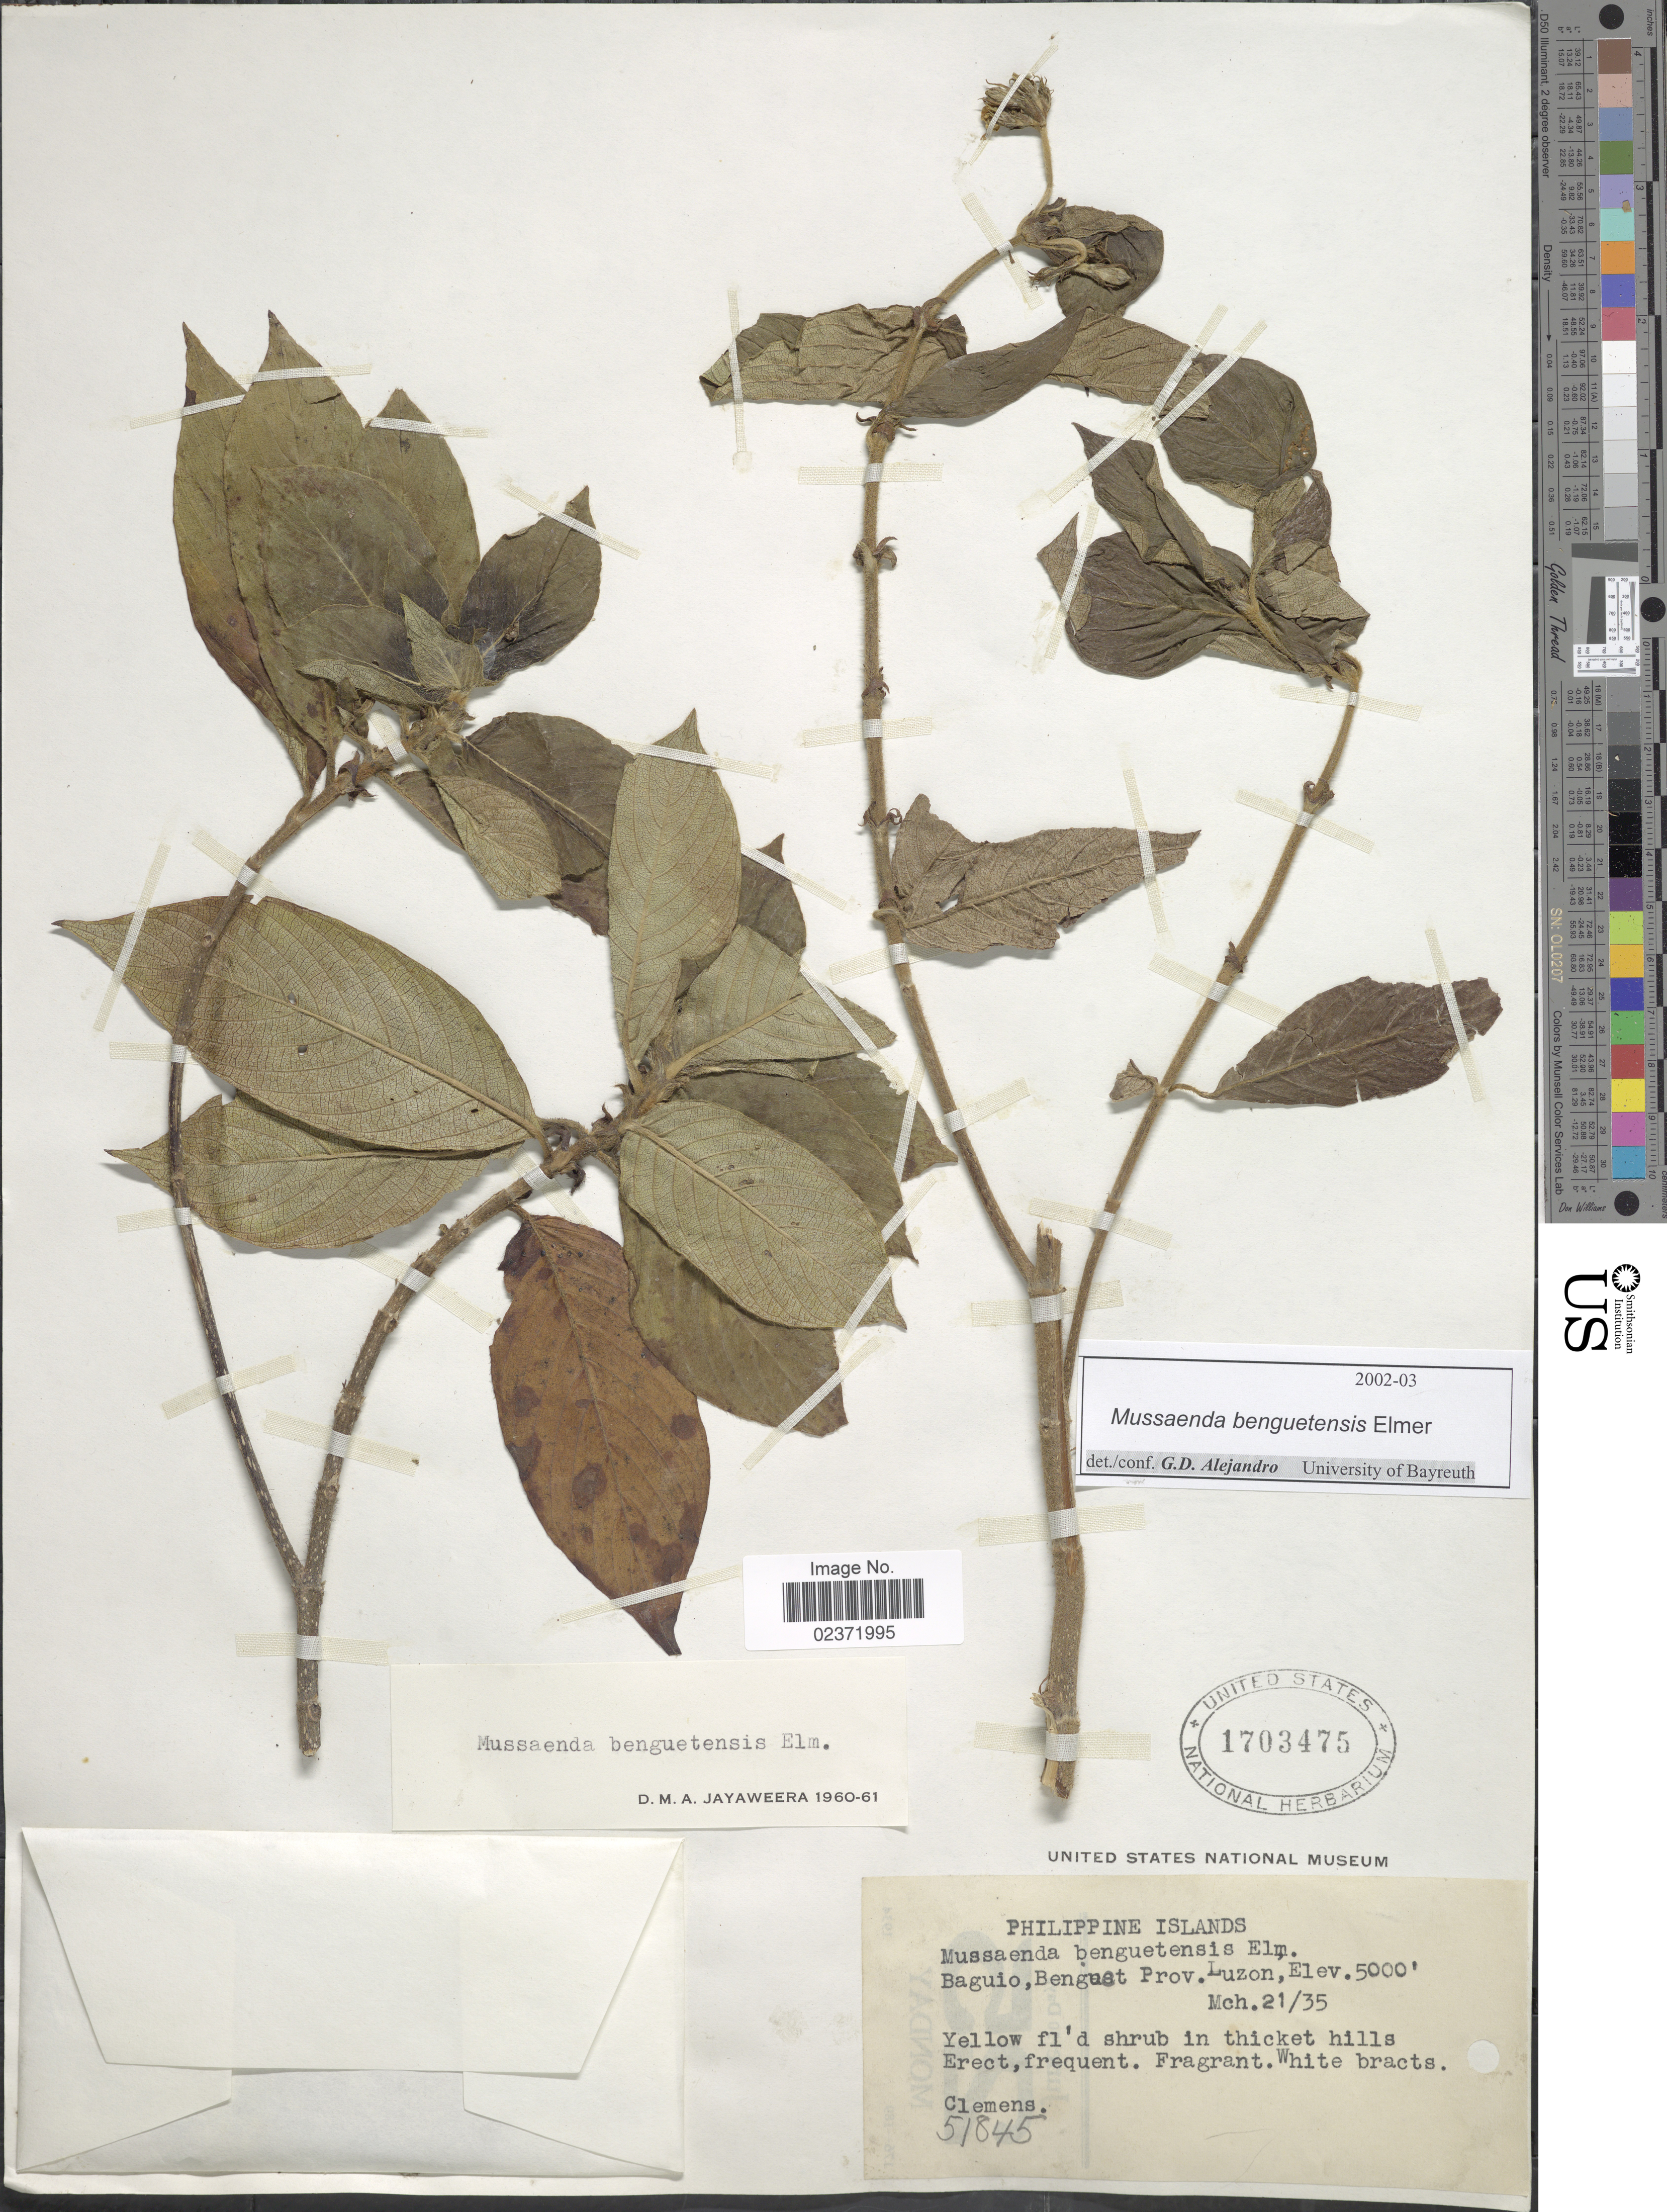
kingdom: Plantae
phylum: Tracheophyta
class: Magnoliopsida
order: Gentianales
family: Rubiaceae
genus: Mussaenda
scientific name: Mussaenda benguetensis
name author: Elmer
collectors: -. Clemens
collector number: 51845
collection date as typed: Transcribed d/m/y: 21/3/35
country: Philippines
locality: Baguio, Benguet Prov., Luzon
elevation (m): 1524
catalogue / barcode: US 1703475